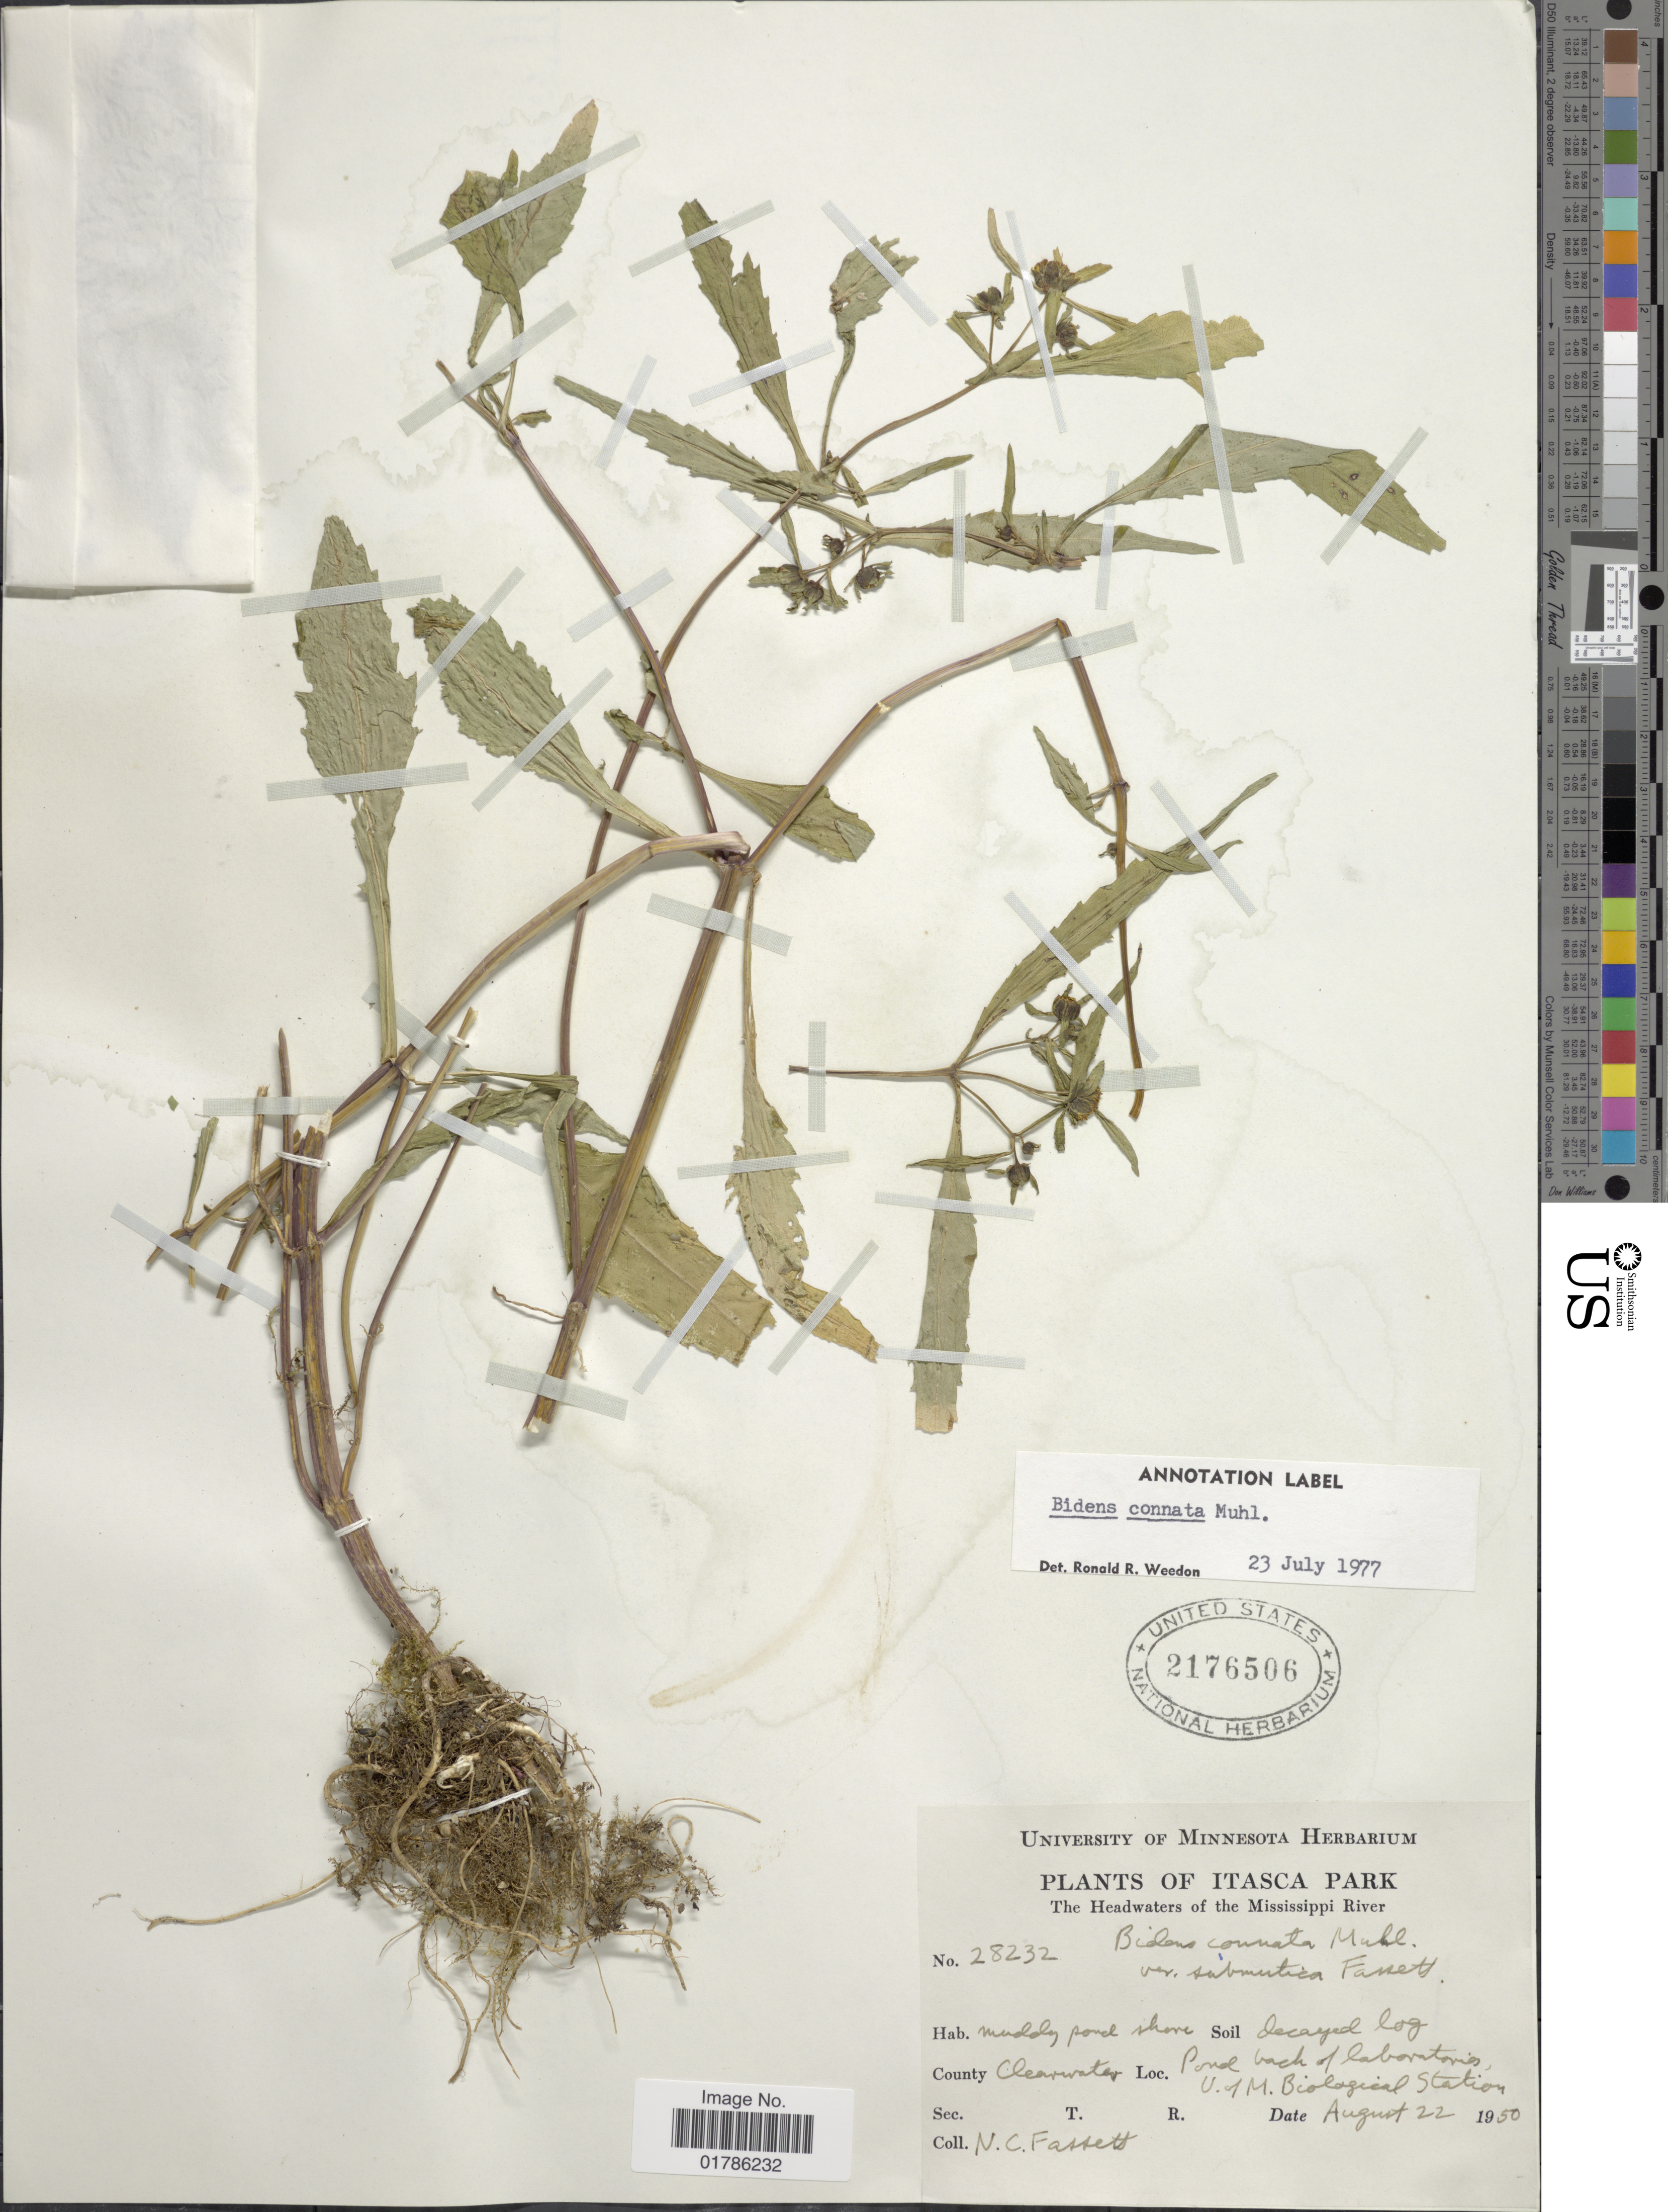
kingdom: Plantae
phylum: Tracheophyta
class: Magnoliopsida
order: Asterales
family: Asteraceae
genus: Bidens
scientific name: Bidens connata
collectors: N. C. Fassett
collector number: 28232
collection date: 1950-08-22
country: United States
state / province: Minnesota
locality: Itasca Park, the Headwaters of the Mississippi River, County Clearwater, Pond back of laboratories U. of M. Biological Station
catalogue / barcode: US 2176506